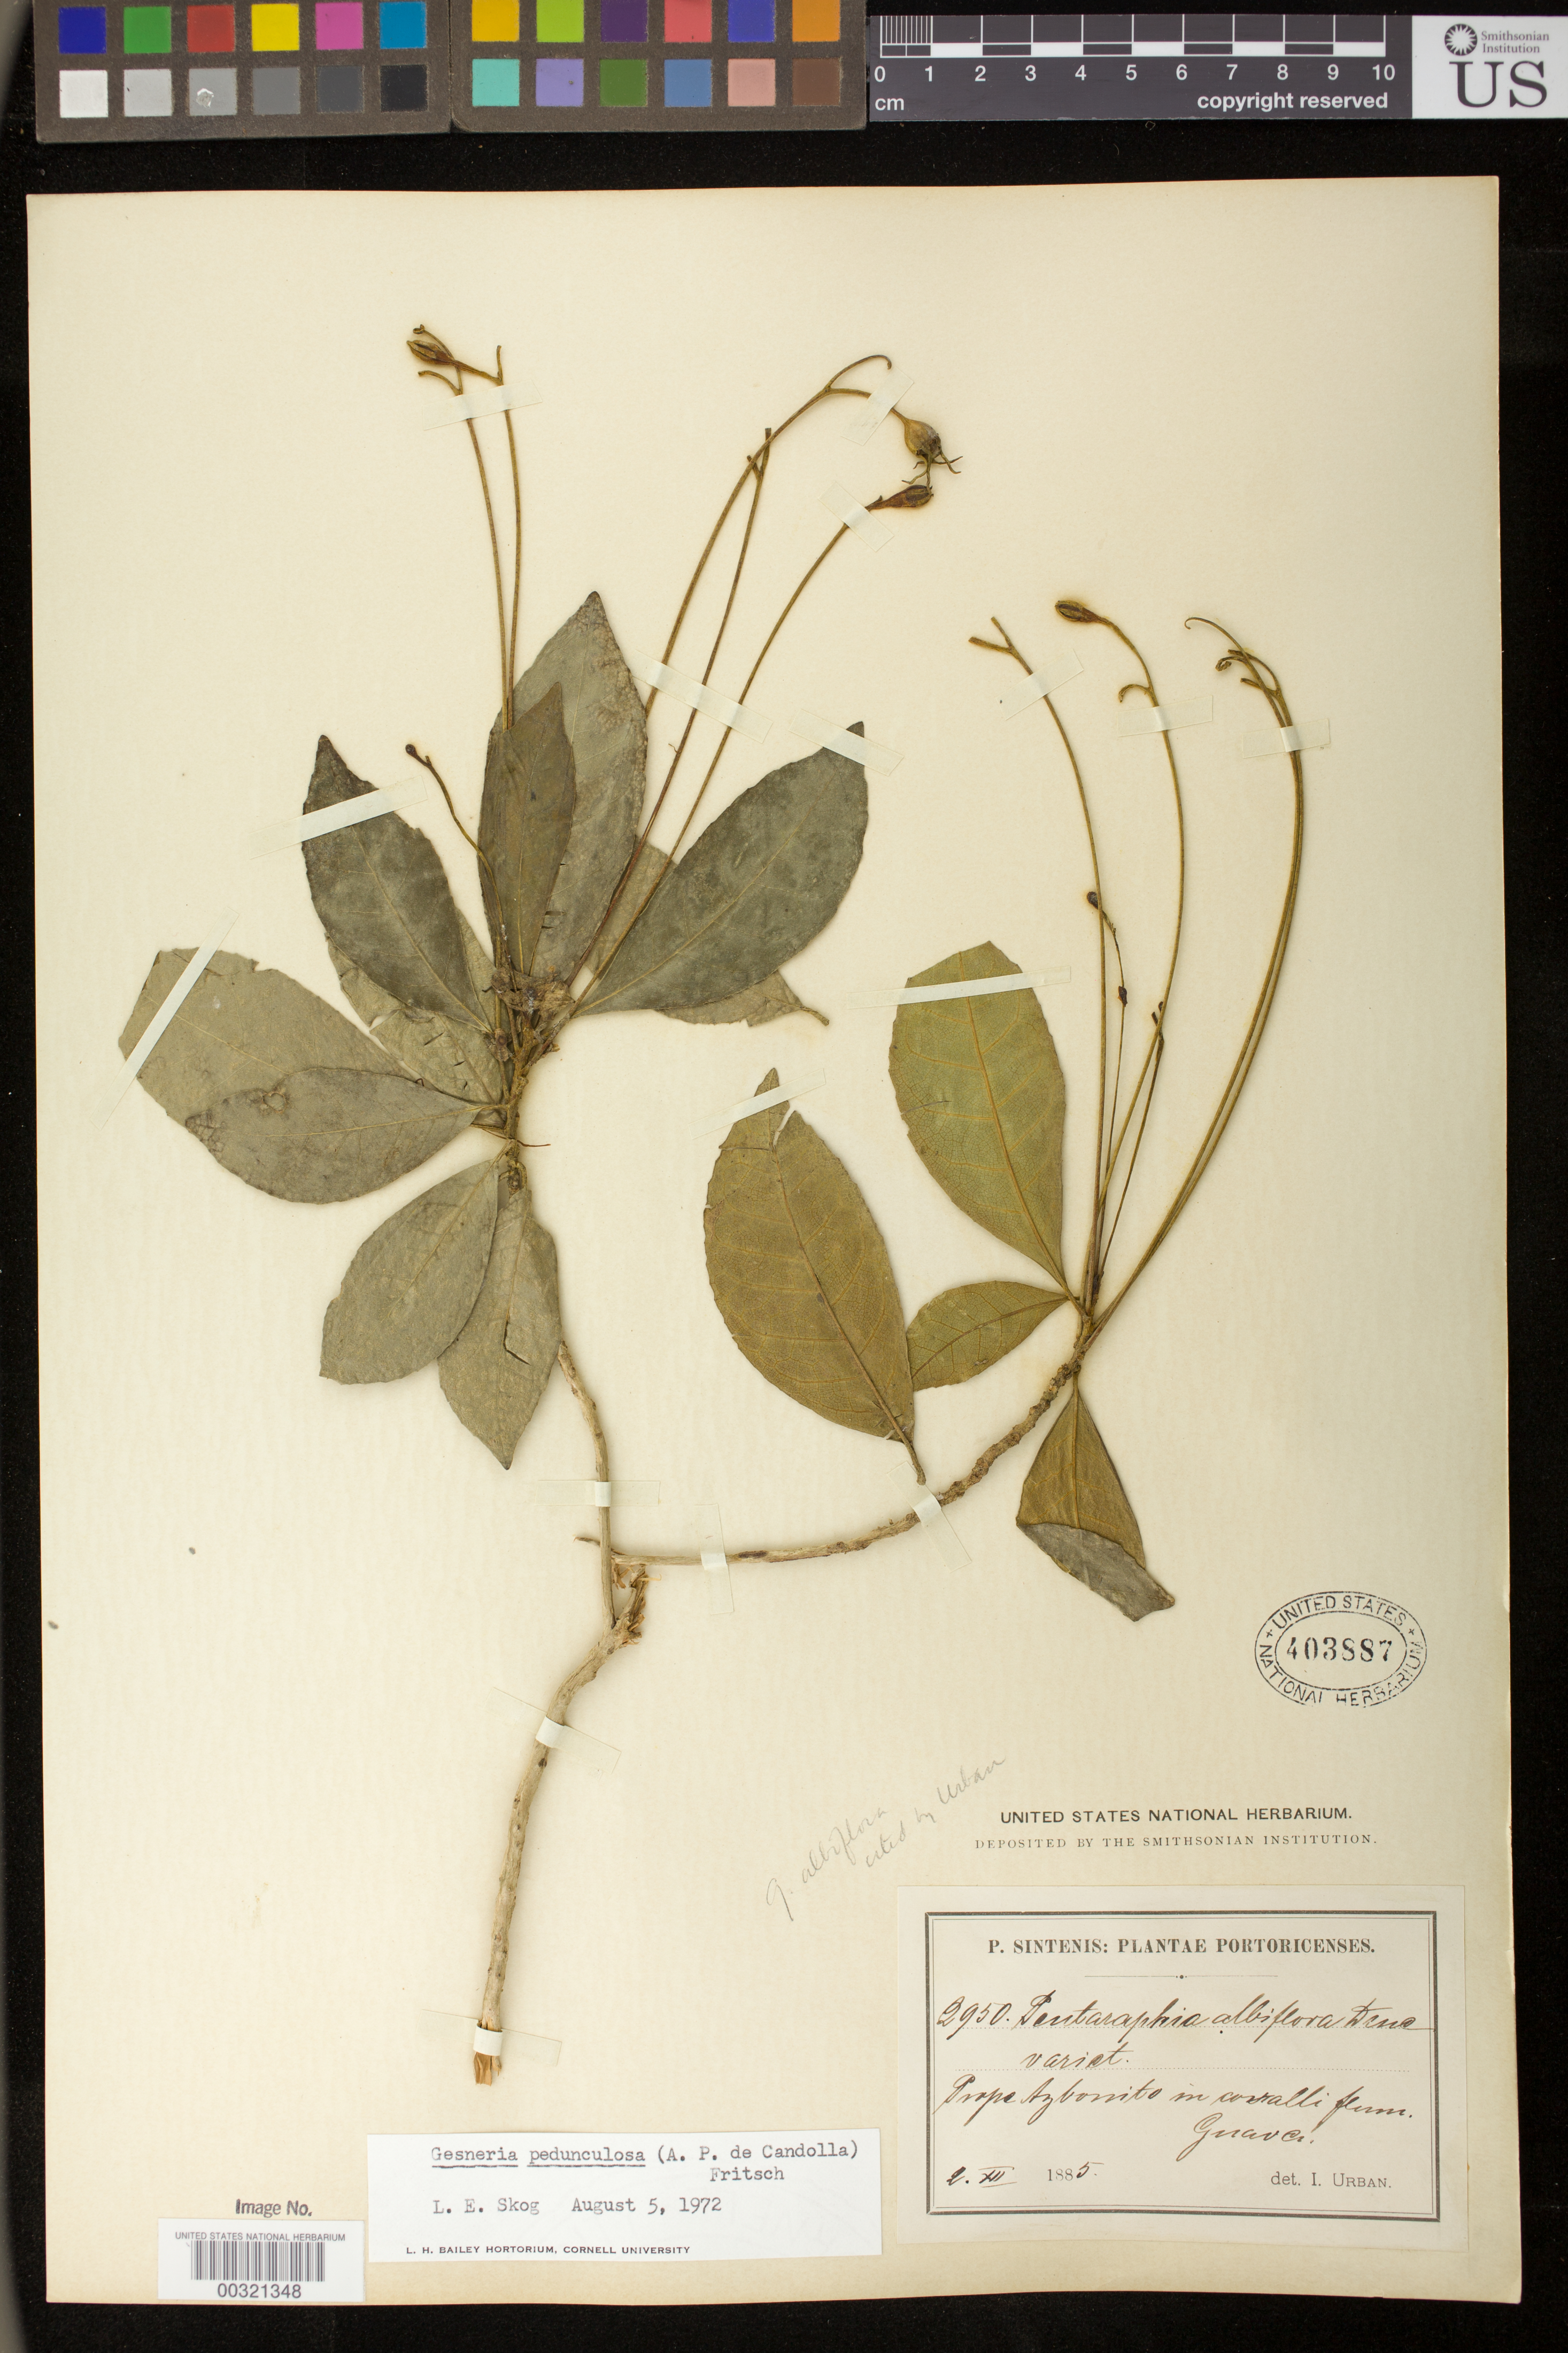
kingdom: Plantae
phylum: Tracheophyta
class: Magnoliopsida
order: Lamiales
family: Gesneriaceae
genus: Gesneria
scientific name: Gesneria pedunculosa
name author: (DC.) Fritsch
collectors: P. Sintenis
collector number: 2950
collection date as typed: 02 Dec 1885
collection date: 1885-12-02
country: Puerto Rico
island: Puerto Rico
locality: Prope Aibonito in convalli ferminis Guava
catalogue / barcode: US 403887